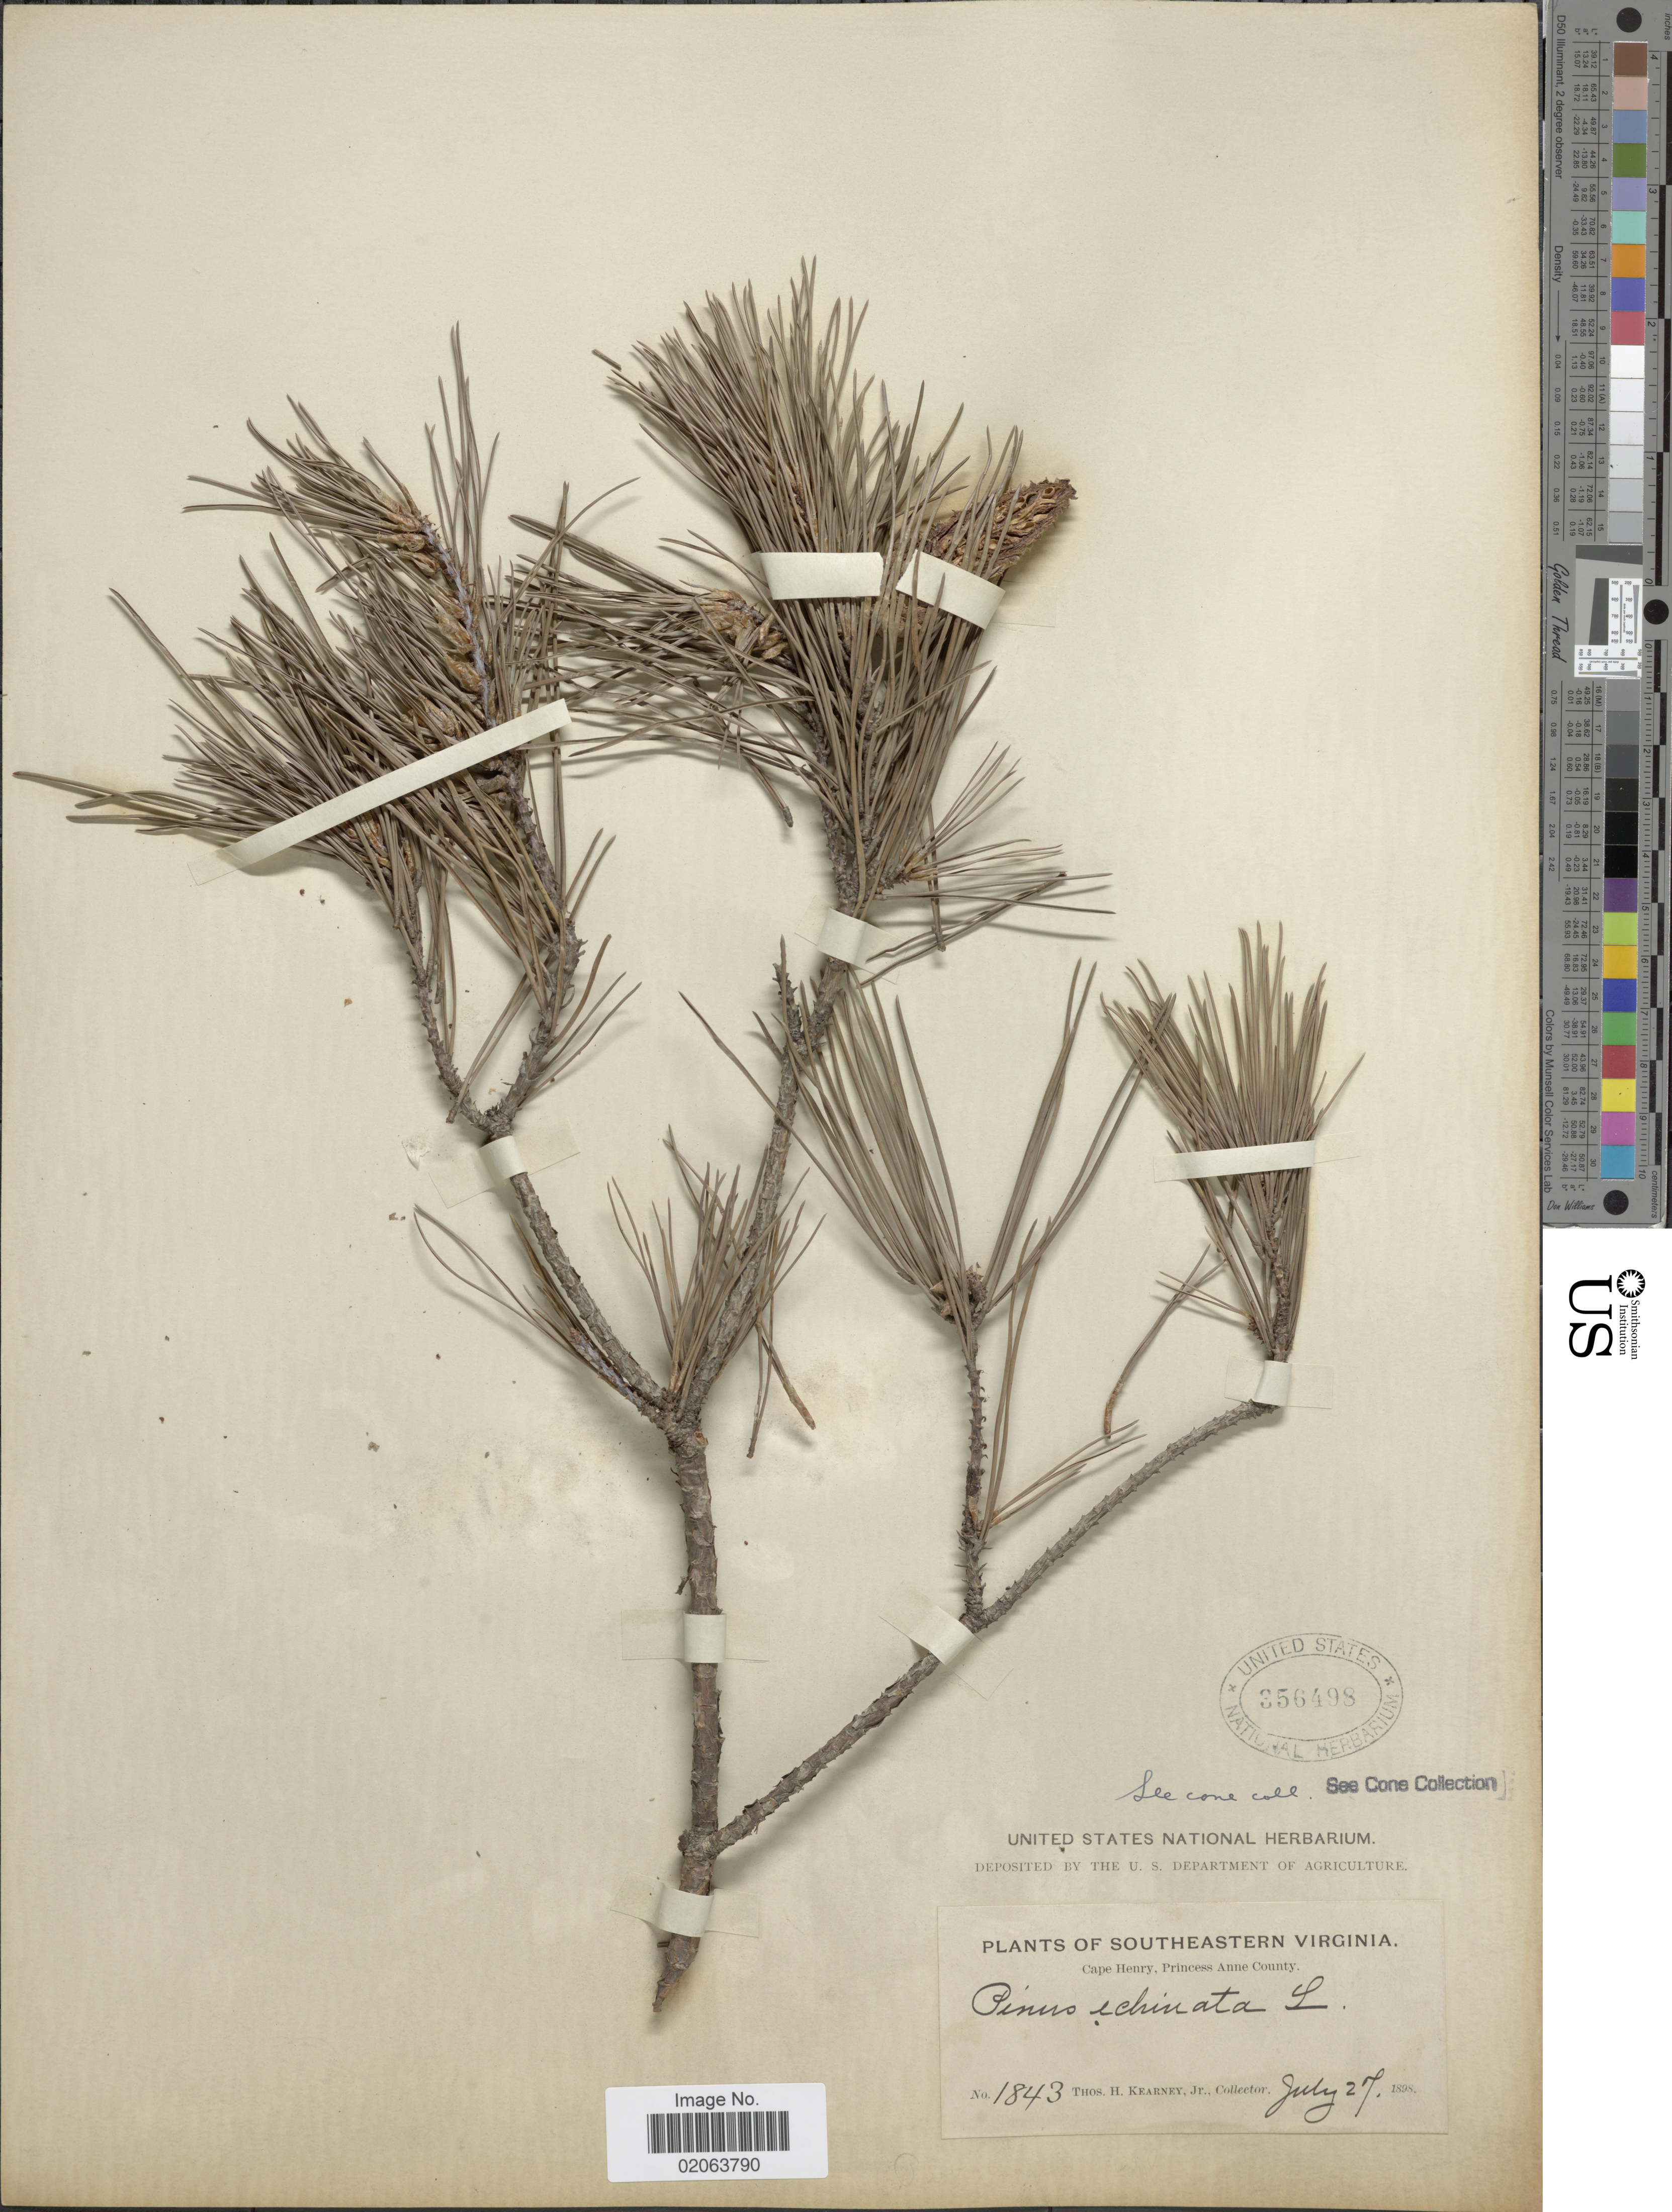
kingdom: Plantae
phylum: Tracheophyta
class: Pinopsida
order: Pinales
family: Pinaceae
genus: Pinus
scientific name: Pinus echinata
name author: Mill.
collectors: T. H. Kearney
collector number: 1843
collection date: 1898-07-27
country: United States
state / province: Virginia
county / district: City of Virginia Beach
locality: Southeastern Virginia. Cape Henry, Princess Anne (=historic county name) County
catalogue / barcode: US 356498